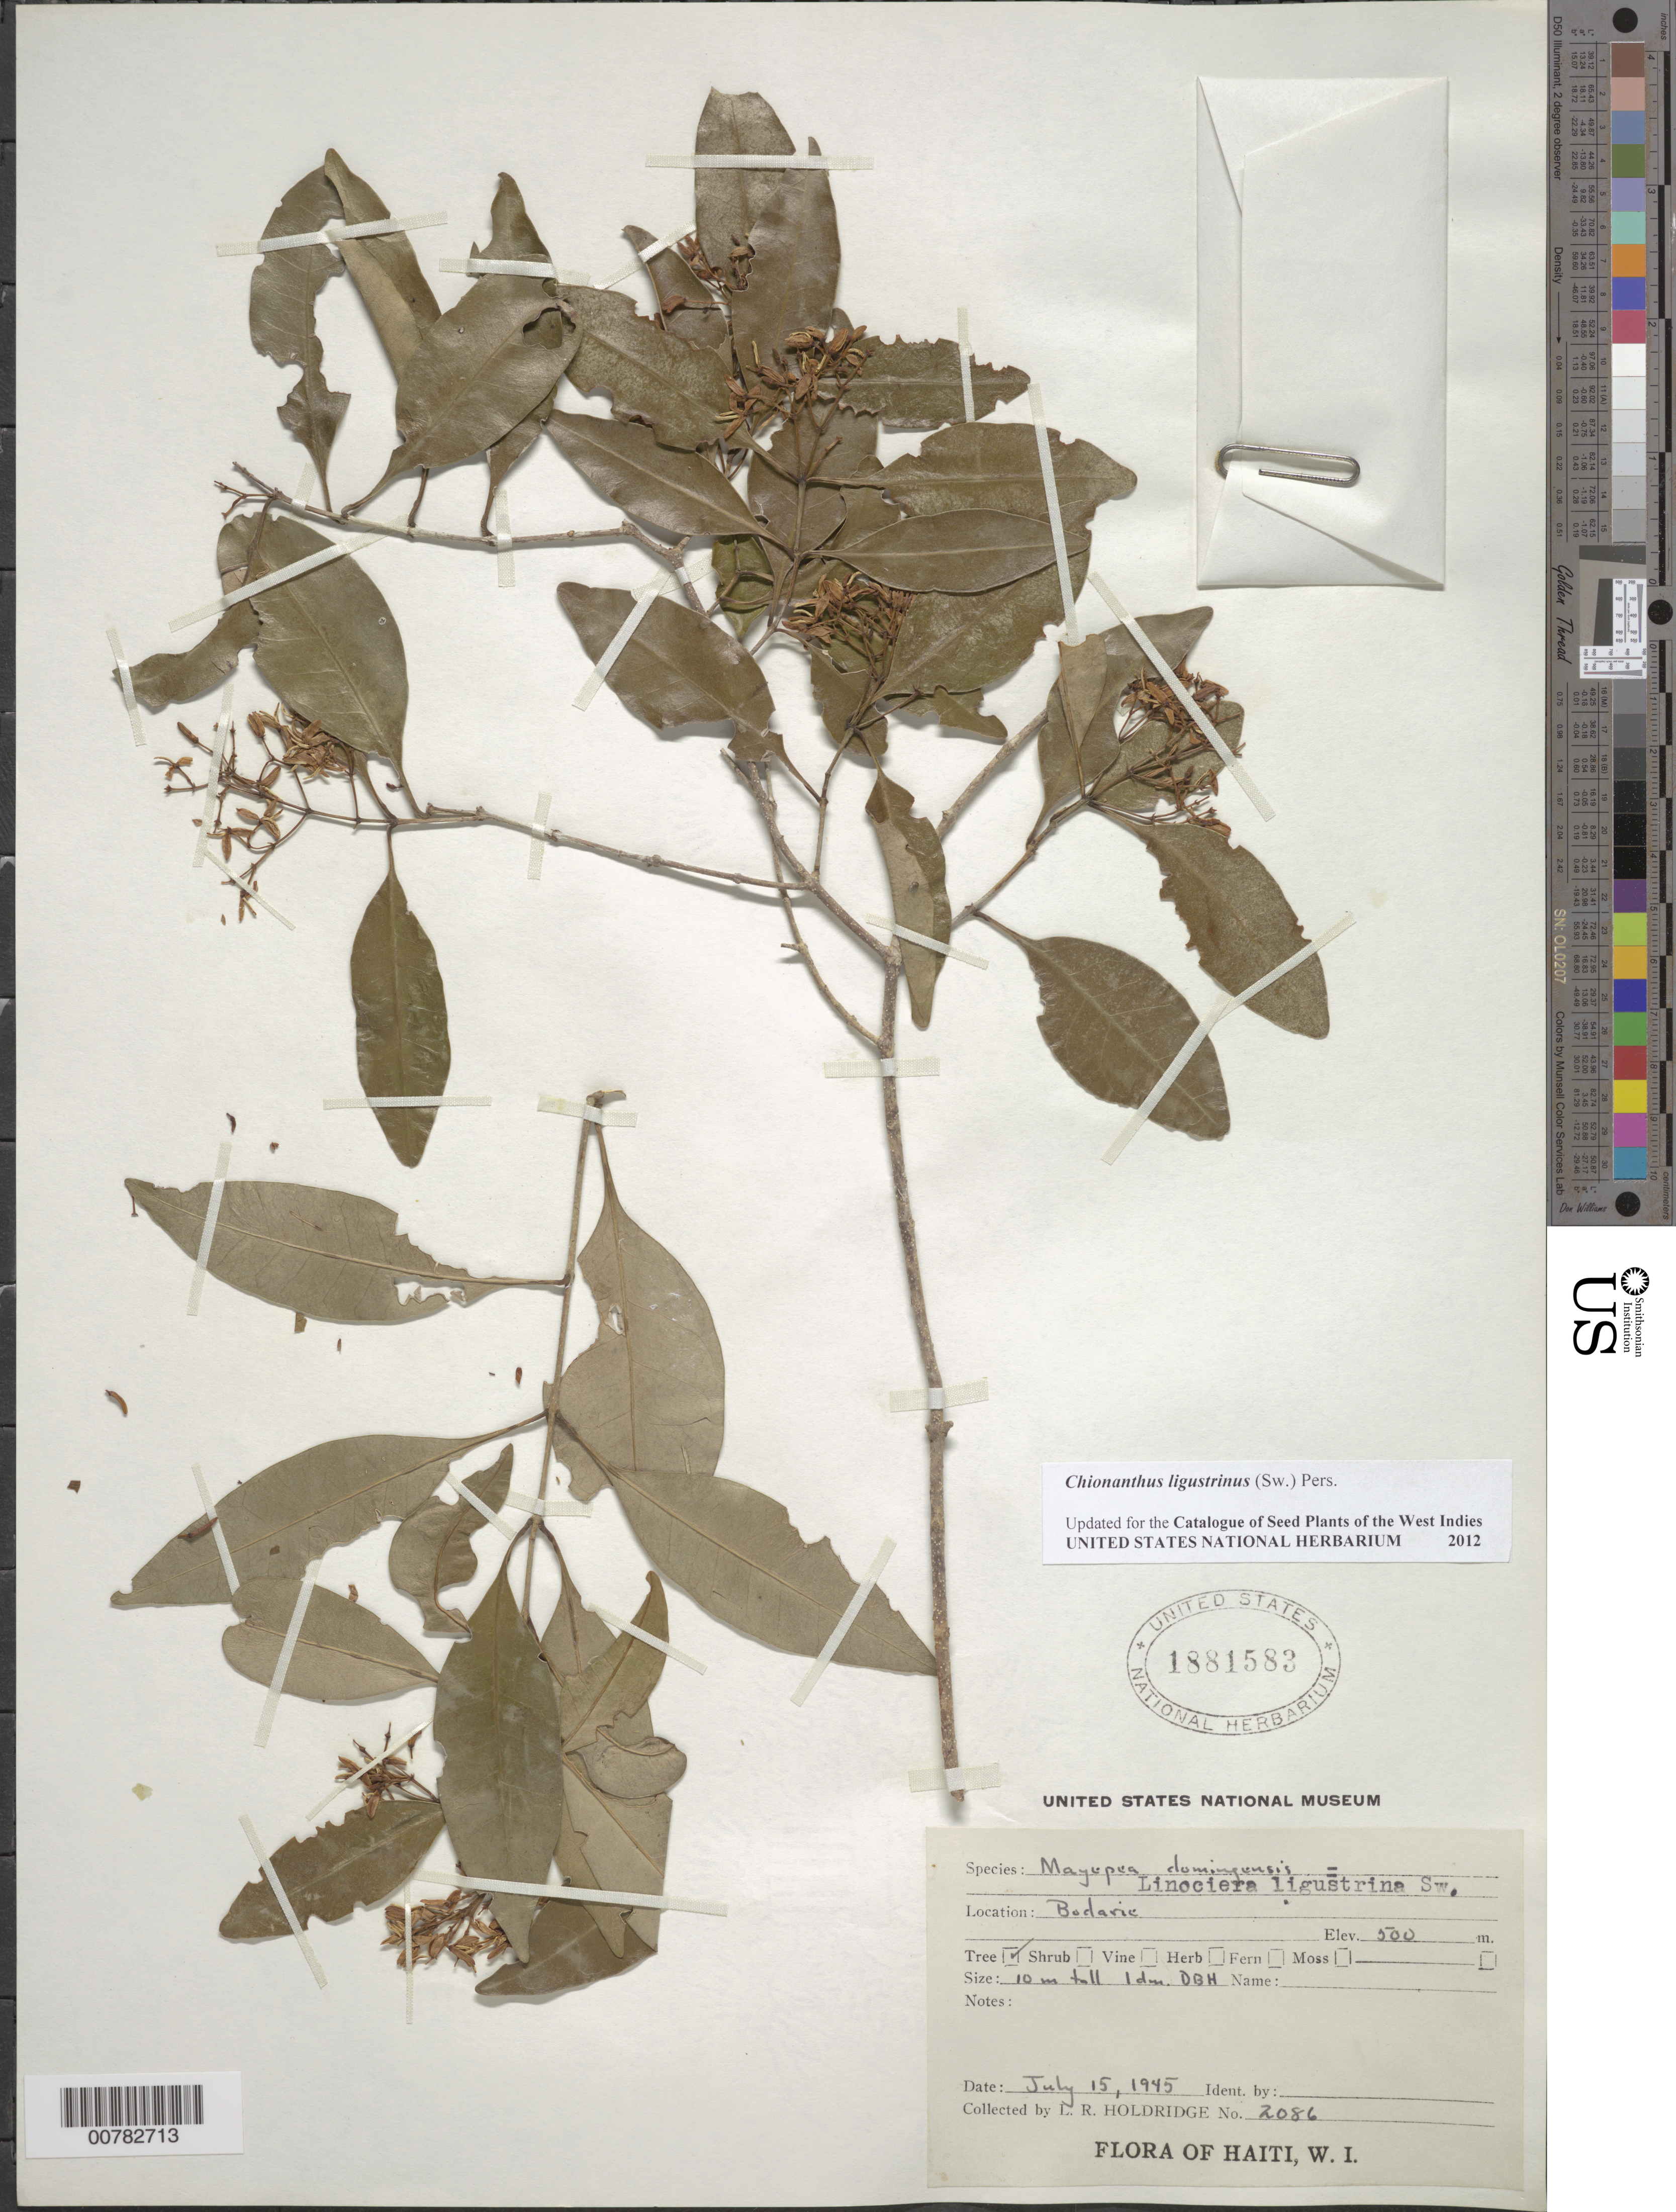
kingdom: Plantae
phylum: Tracheophyta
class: Magnoliopsida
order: Lamiales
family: Oleaceae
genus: Chionanthus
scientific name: Chionanthus ligustrinus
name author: (Sw.) Pers.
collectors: L. Holdridge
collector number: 2086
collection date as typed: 15 Jul 1945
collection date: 1945-07-15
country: Haiti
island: Hispaniola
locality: Bodarie.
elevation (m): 500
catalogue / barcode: US 1881583